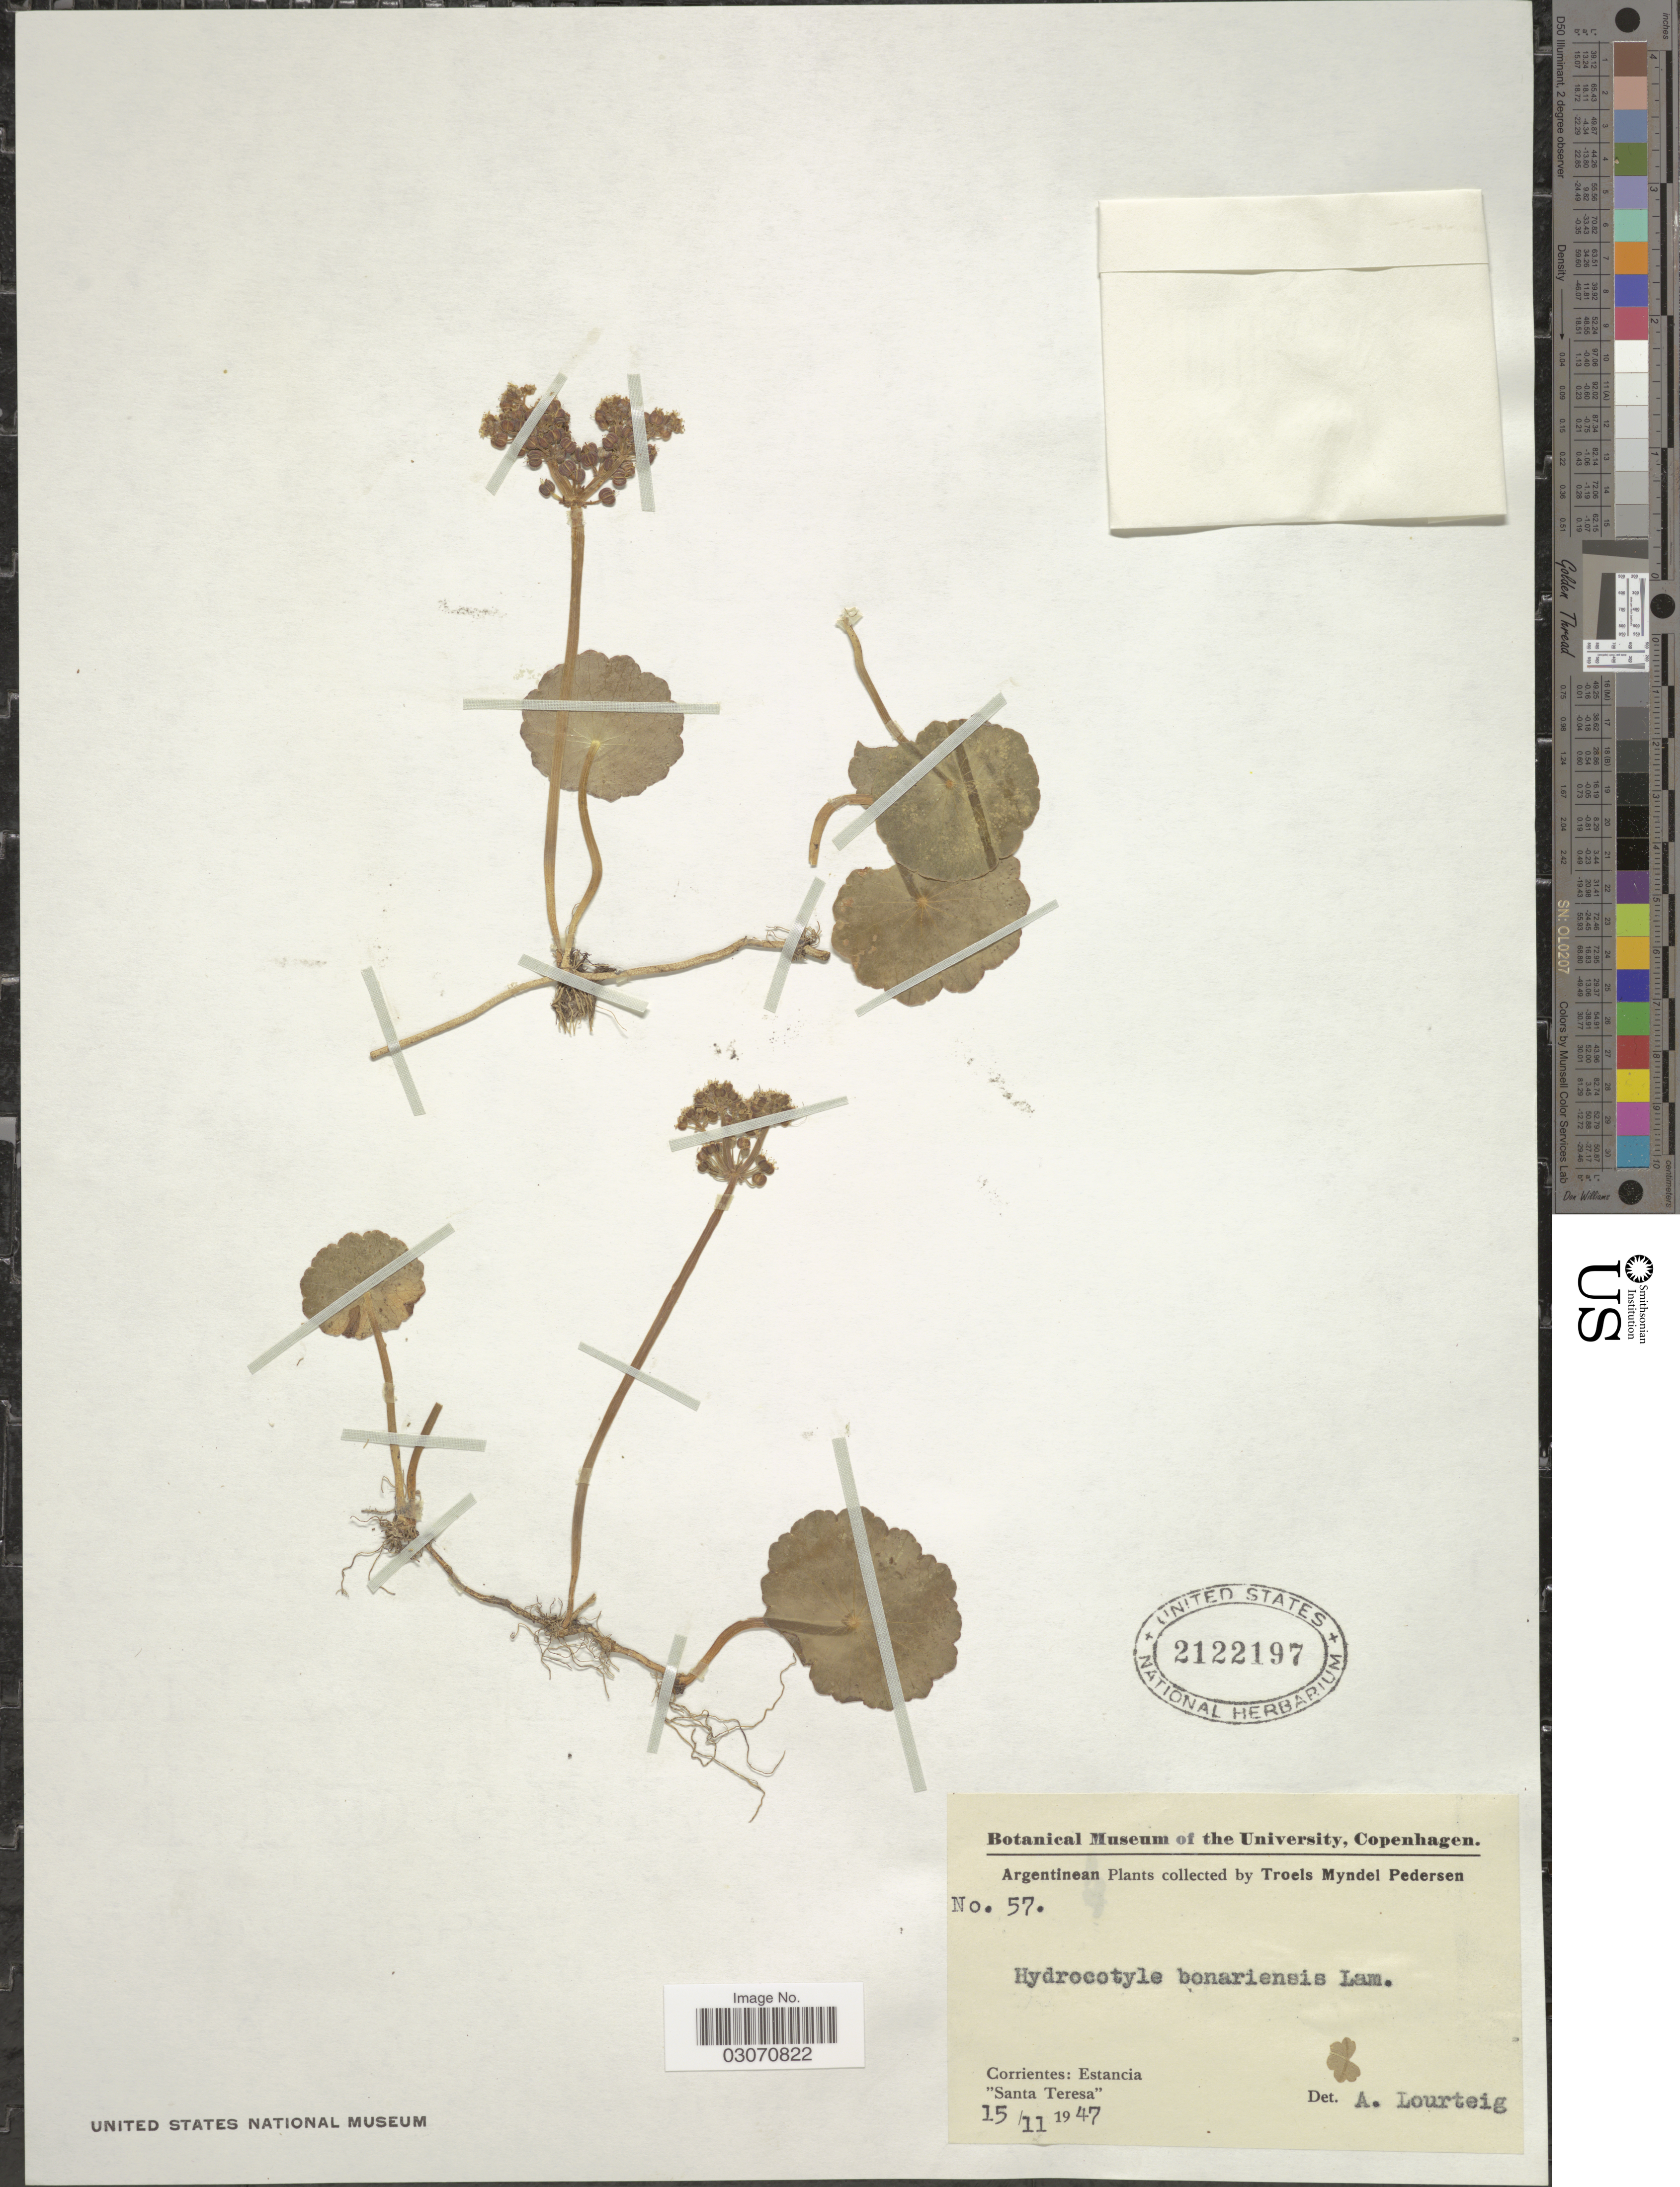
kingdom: Plantae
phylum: Tracheophyta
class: Magnoliopsida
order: Apiales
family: Araliaceae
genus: Hydrocotyle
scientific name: Hydrocotyle bonariensis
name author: Lam.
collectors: T. Pederson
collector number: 57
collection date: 1947-11-15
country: Argentina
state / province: Corrientes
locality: Estancia 'Santa Teresa'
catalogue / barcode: US 2122197